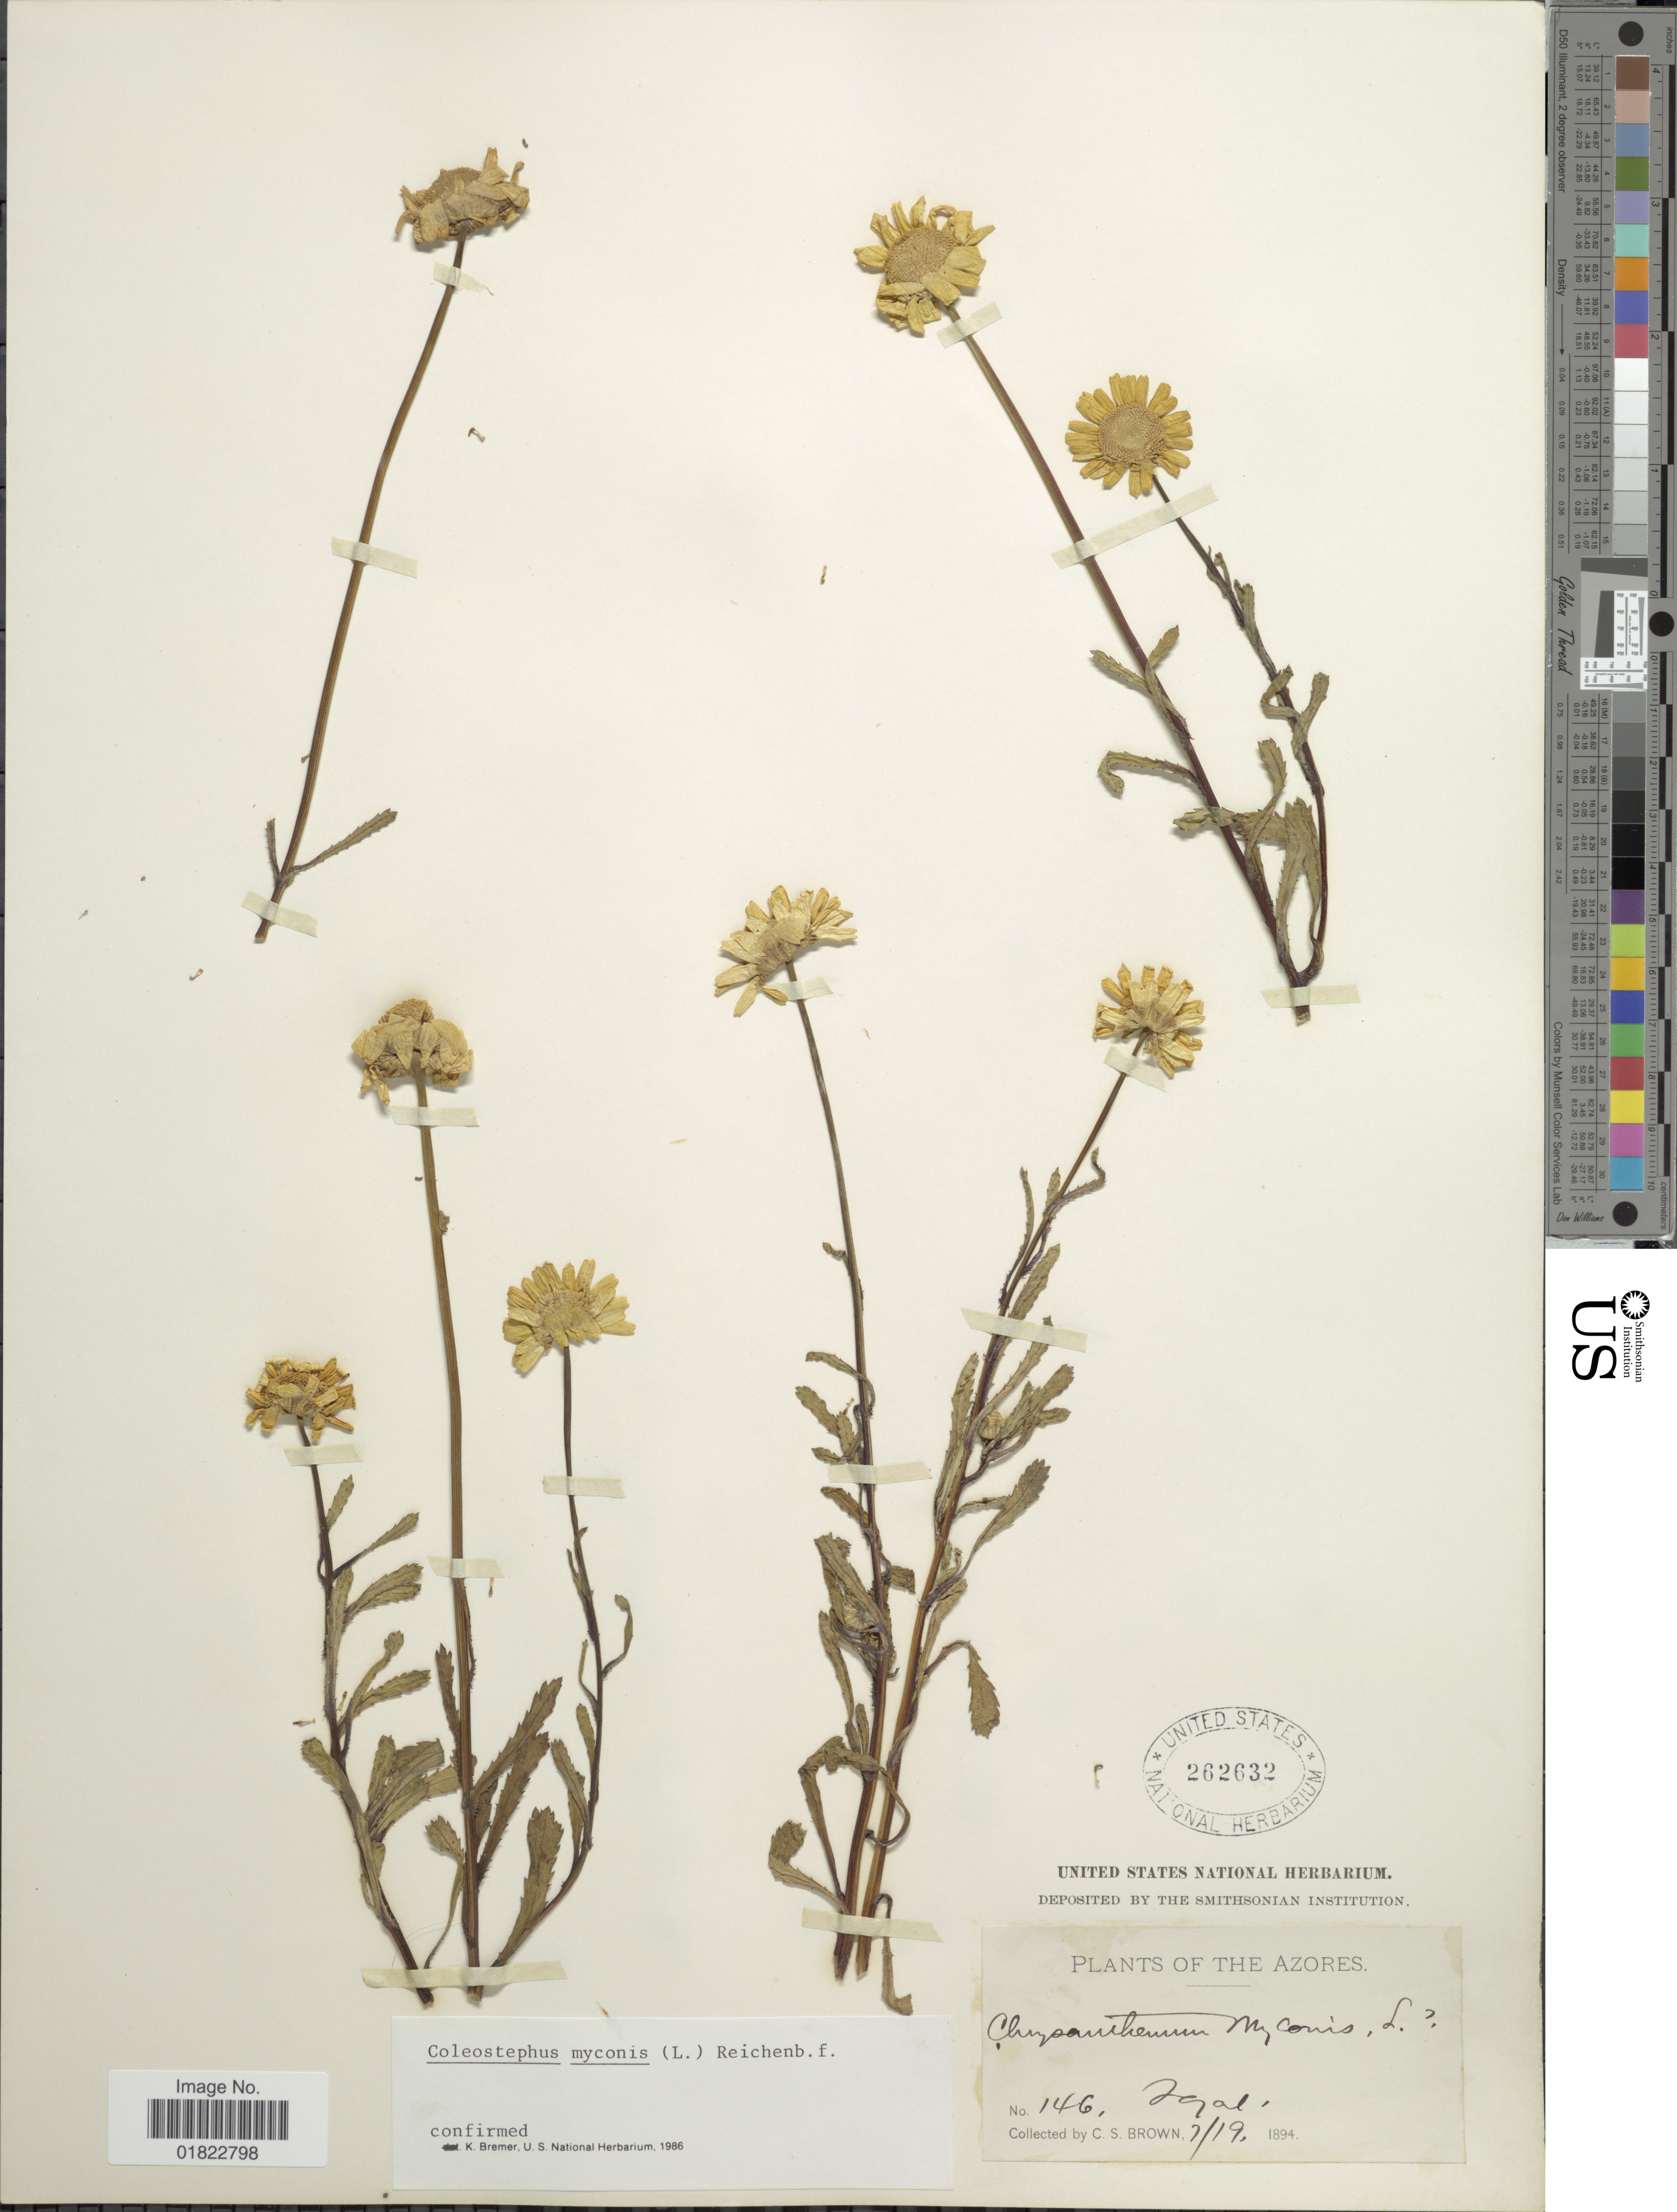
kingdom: Plantae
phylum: Tracheophyta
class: Magnoliopsida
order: Asterales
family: Asteraceae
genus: Coleostephus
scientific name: Coleostephus myconis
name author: (L.) Cass.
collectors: C. S. Brown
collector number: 146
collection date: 1894-07-19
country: Portugal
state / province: Azores (Aut. Reg.)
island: Faial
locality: Fayal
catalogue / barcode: US 262632